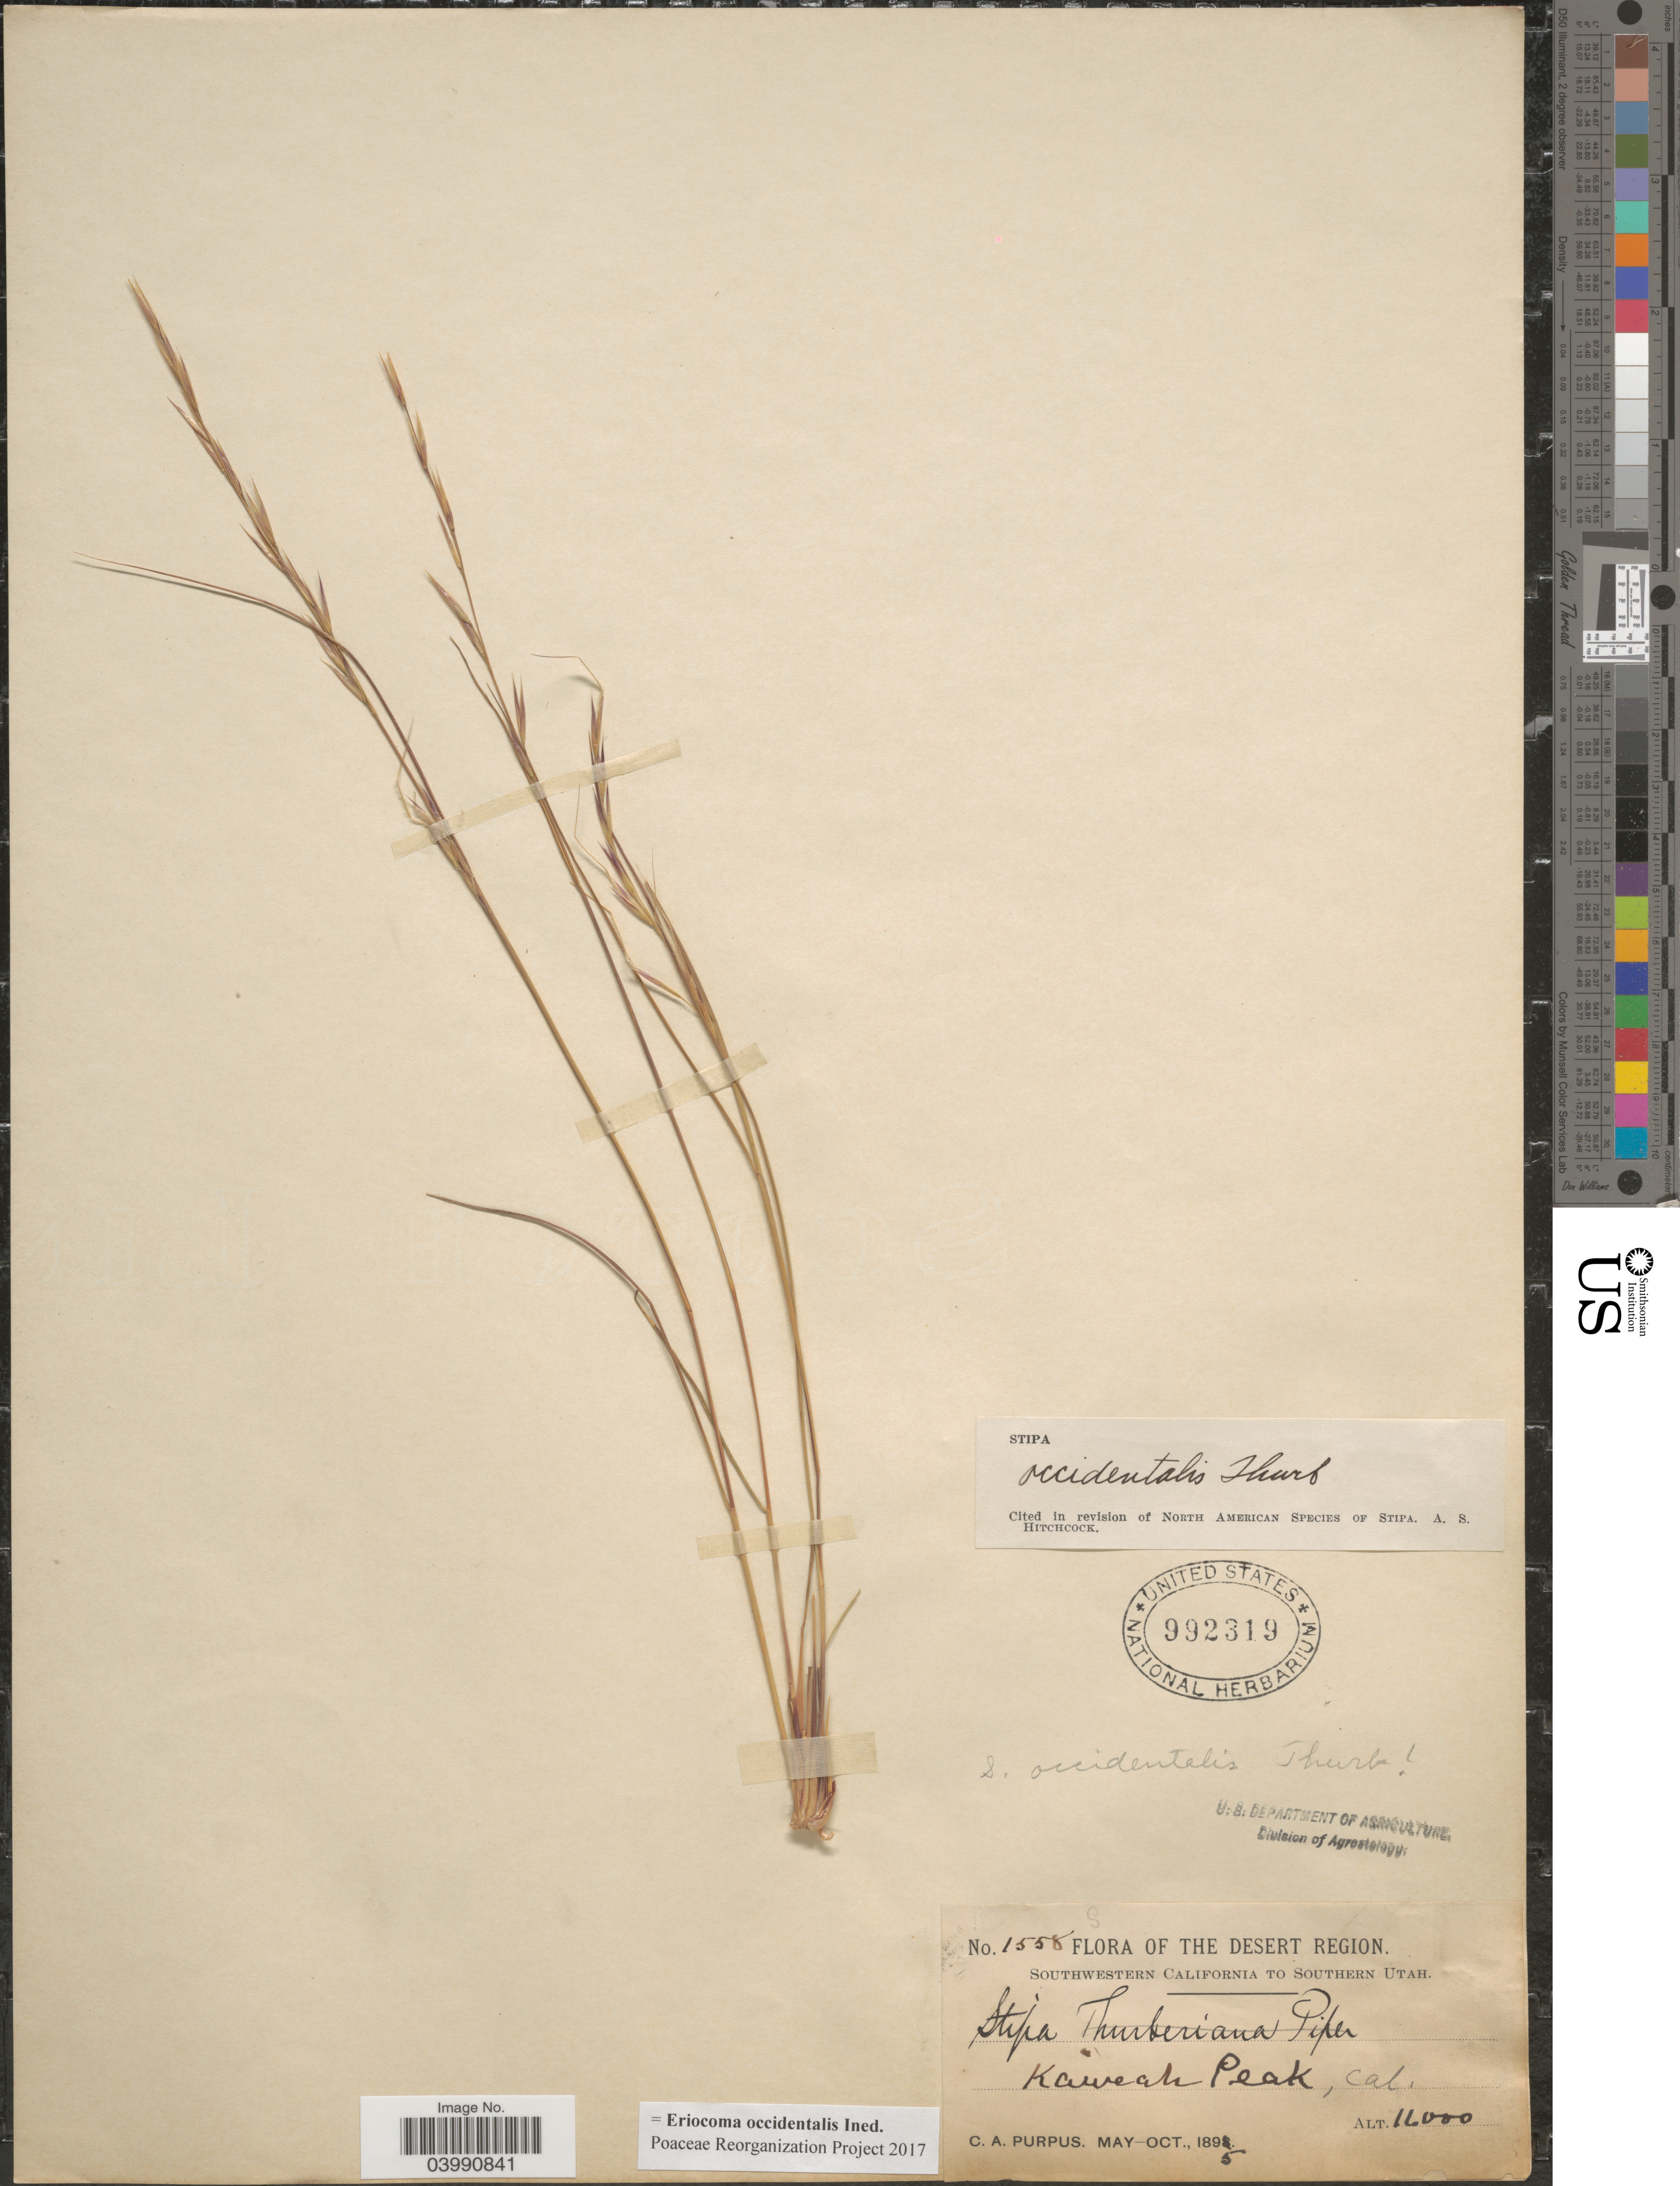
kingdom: Plantae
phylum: Tracheophyta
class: Liliopsida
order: Poales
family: Poaceae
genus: Eriocoma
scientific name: Eriocoma occidentalis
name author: (Thurb. ex S. Watson) Romasch.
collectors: C. A. Purpus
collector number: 1558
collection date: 1895-05/1895-10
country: United States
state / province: California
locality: The Desert Region. Southwestern California to Southern Utah. Kaweah Peak.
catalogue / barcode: US 992319